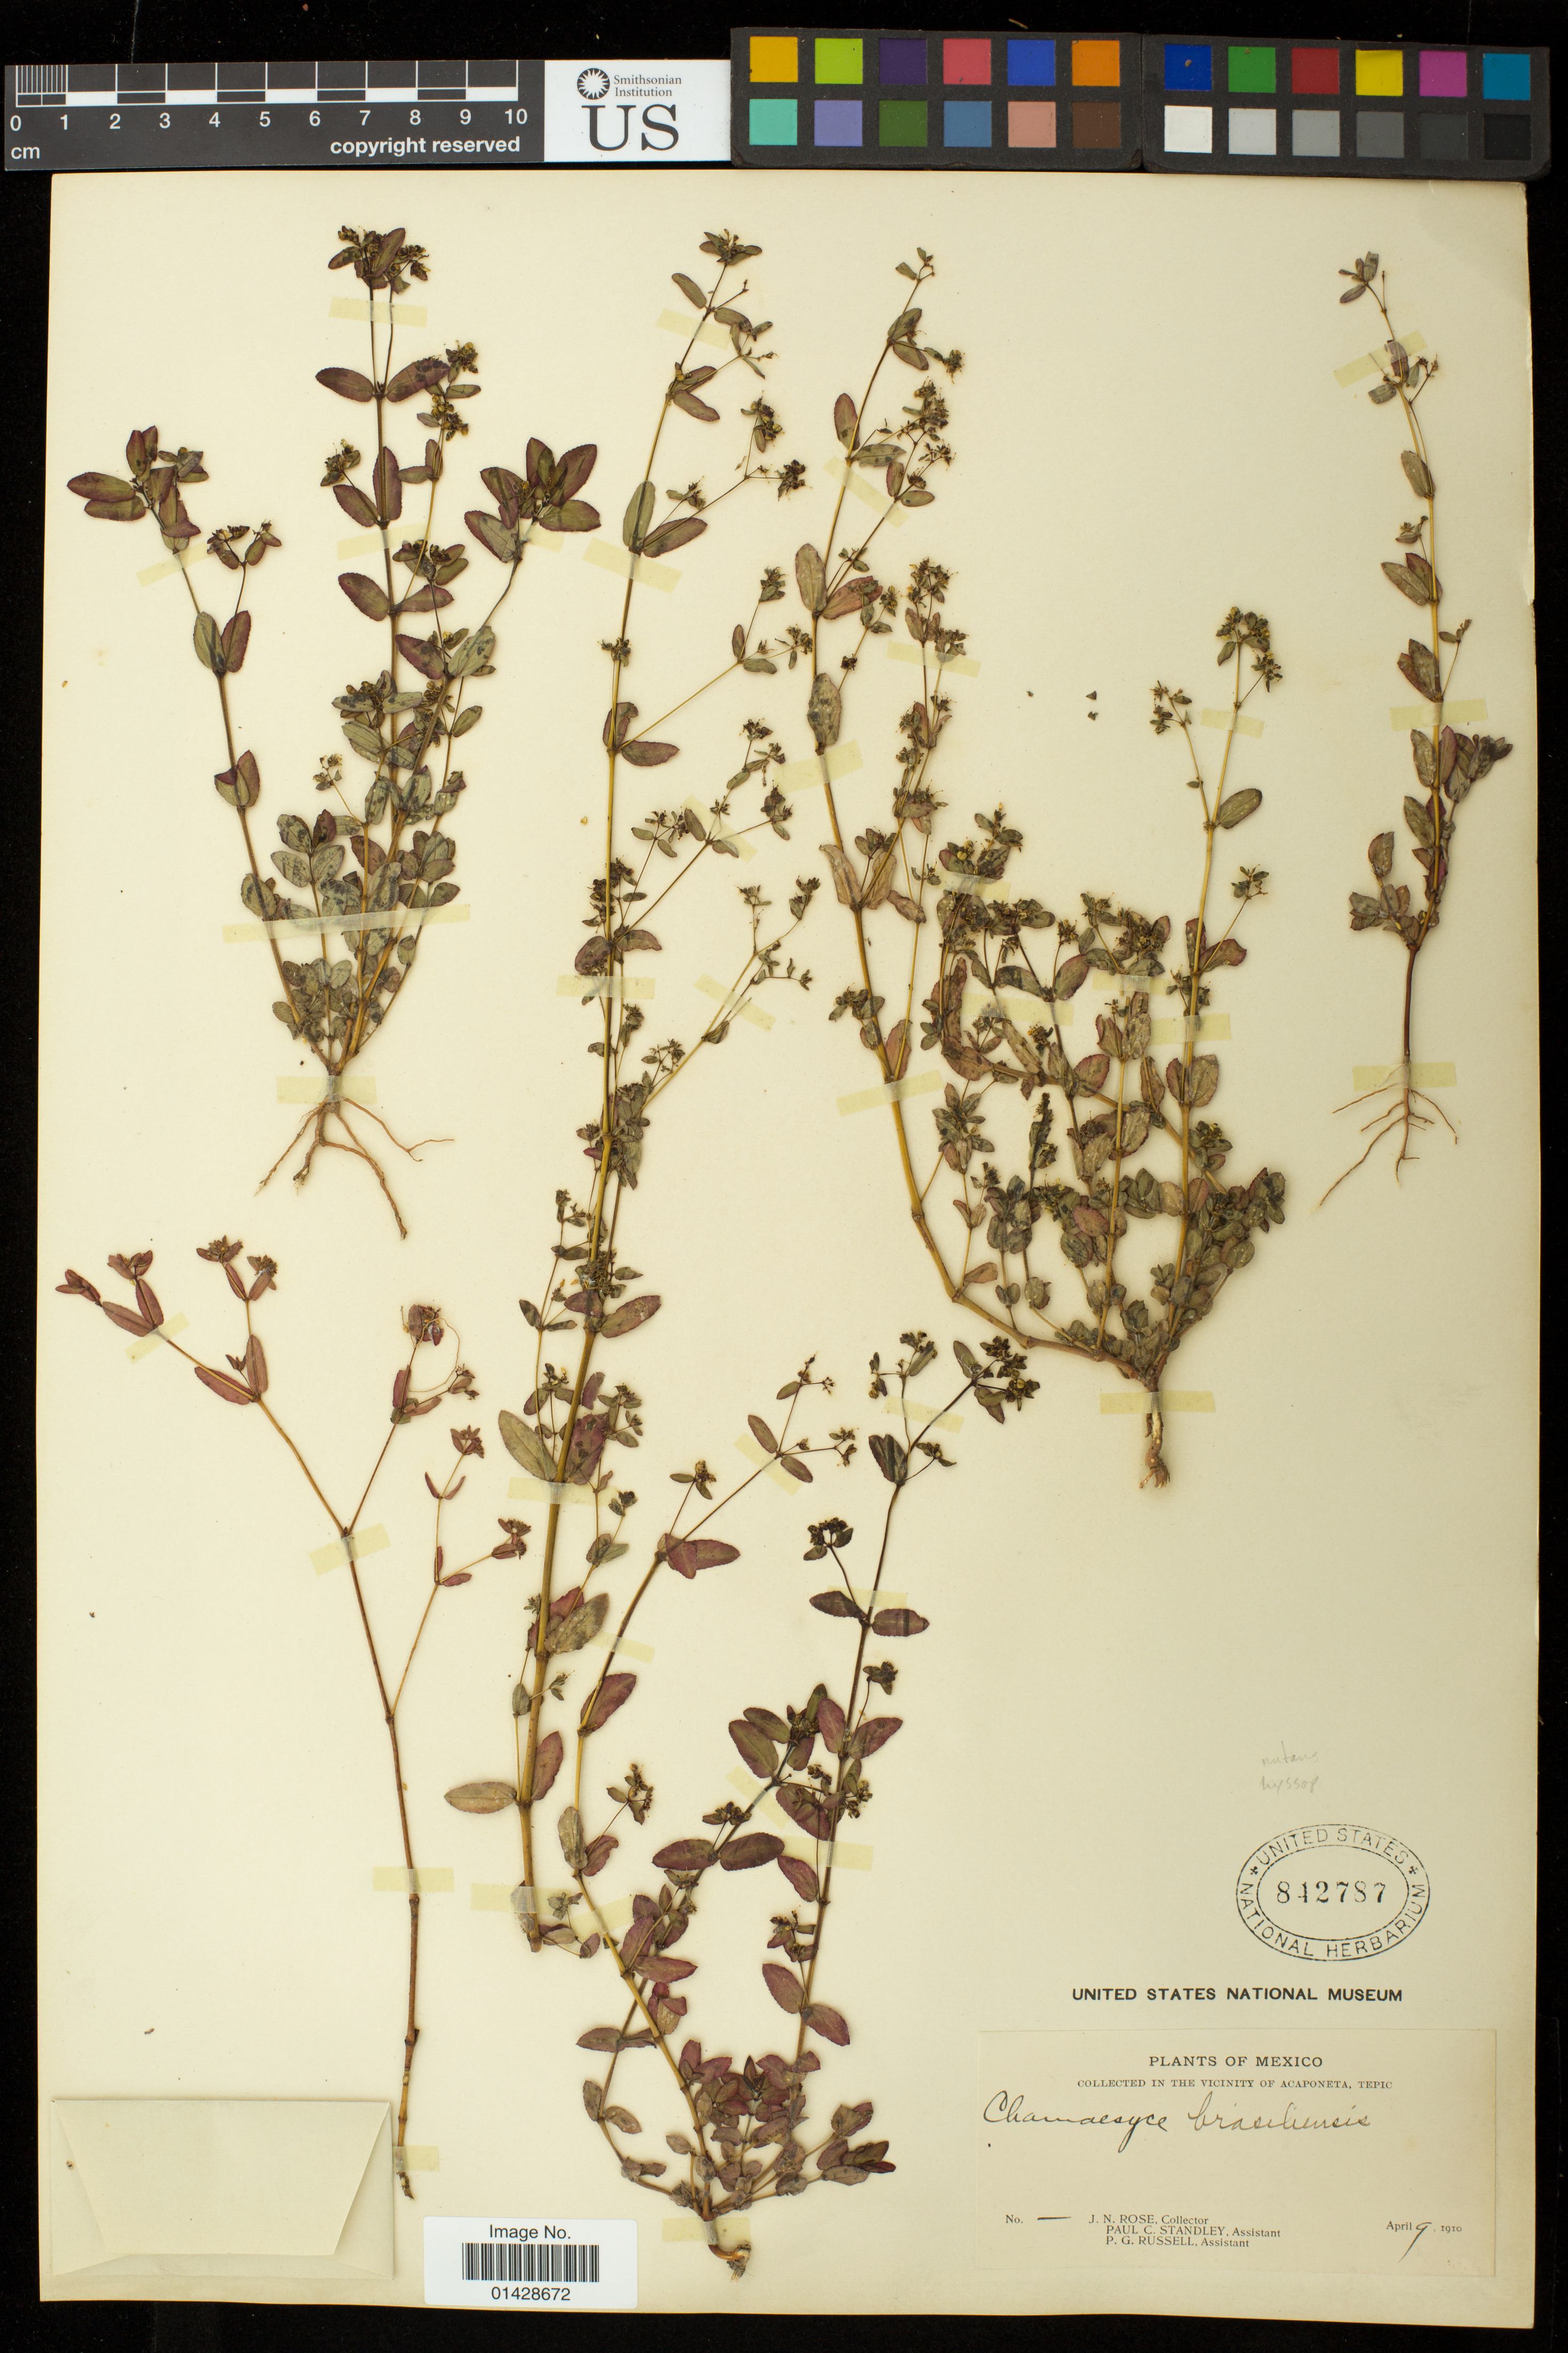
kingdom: Plantae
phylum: Tracheophyta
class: Magnoliopsida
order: Malpighiales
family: Euphorbiaceae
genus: Euphorbia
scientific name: Euphorbia nutans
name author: Lag.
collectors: J. N. Rose, P. C. Standley & P. G. Russell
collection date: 1910-04-09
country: Mexico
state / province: Nayarit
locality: Vicinity of Acaponeta, Tepic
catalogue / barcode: US 842787